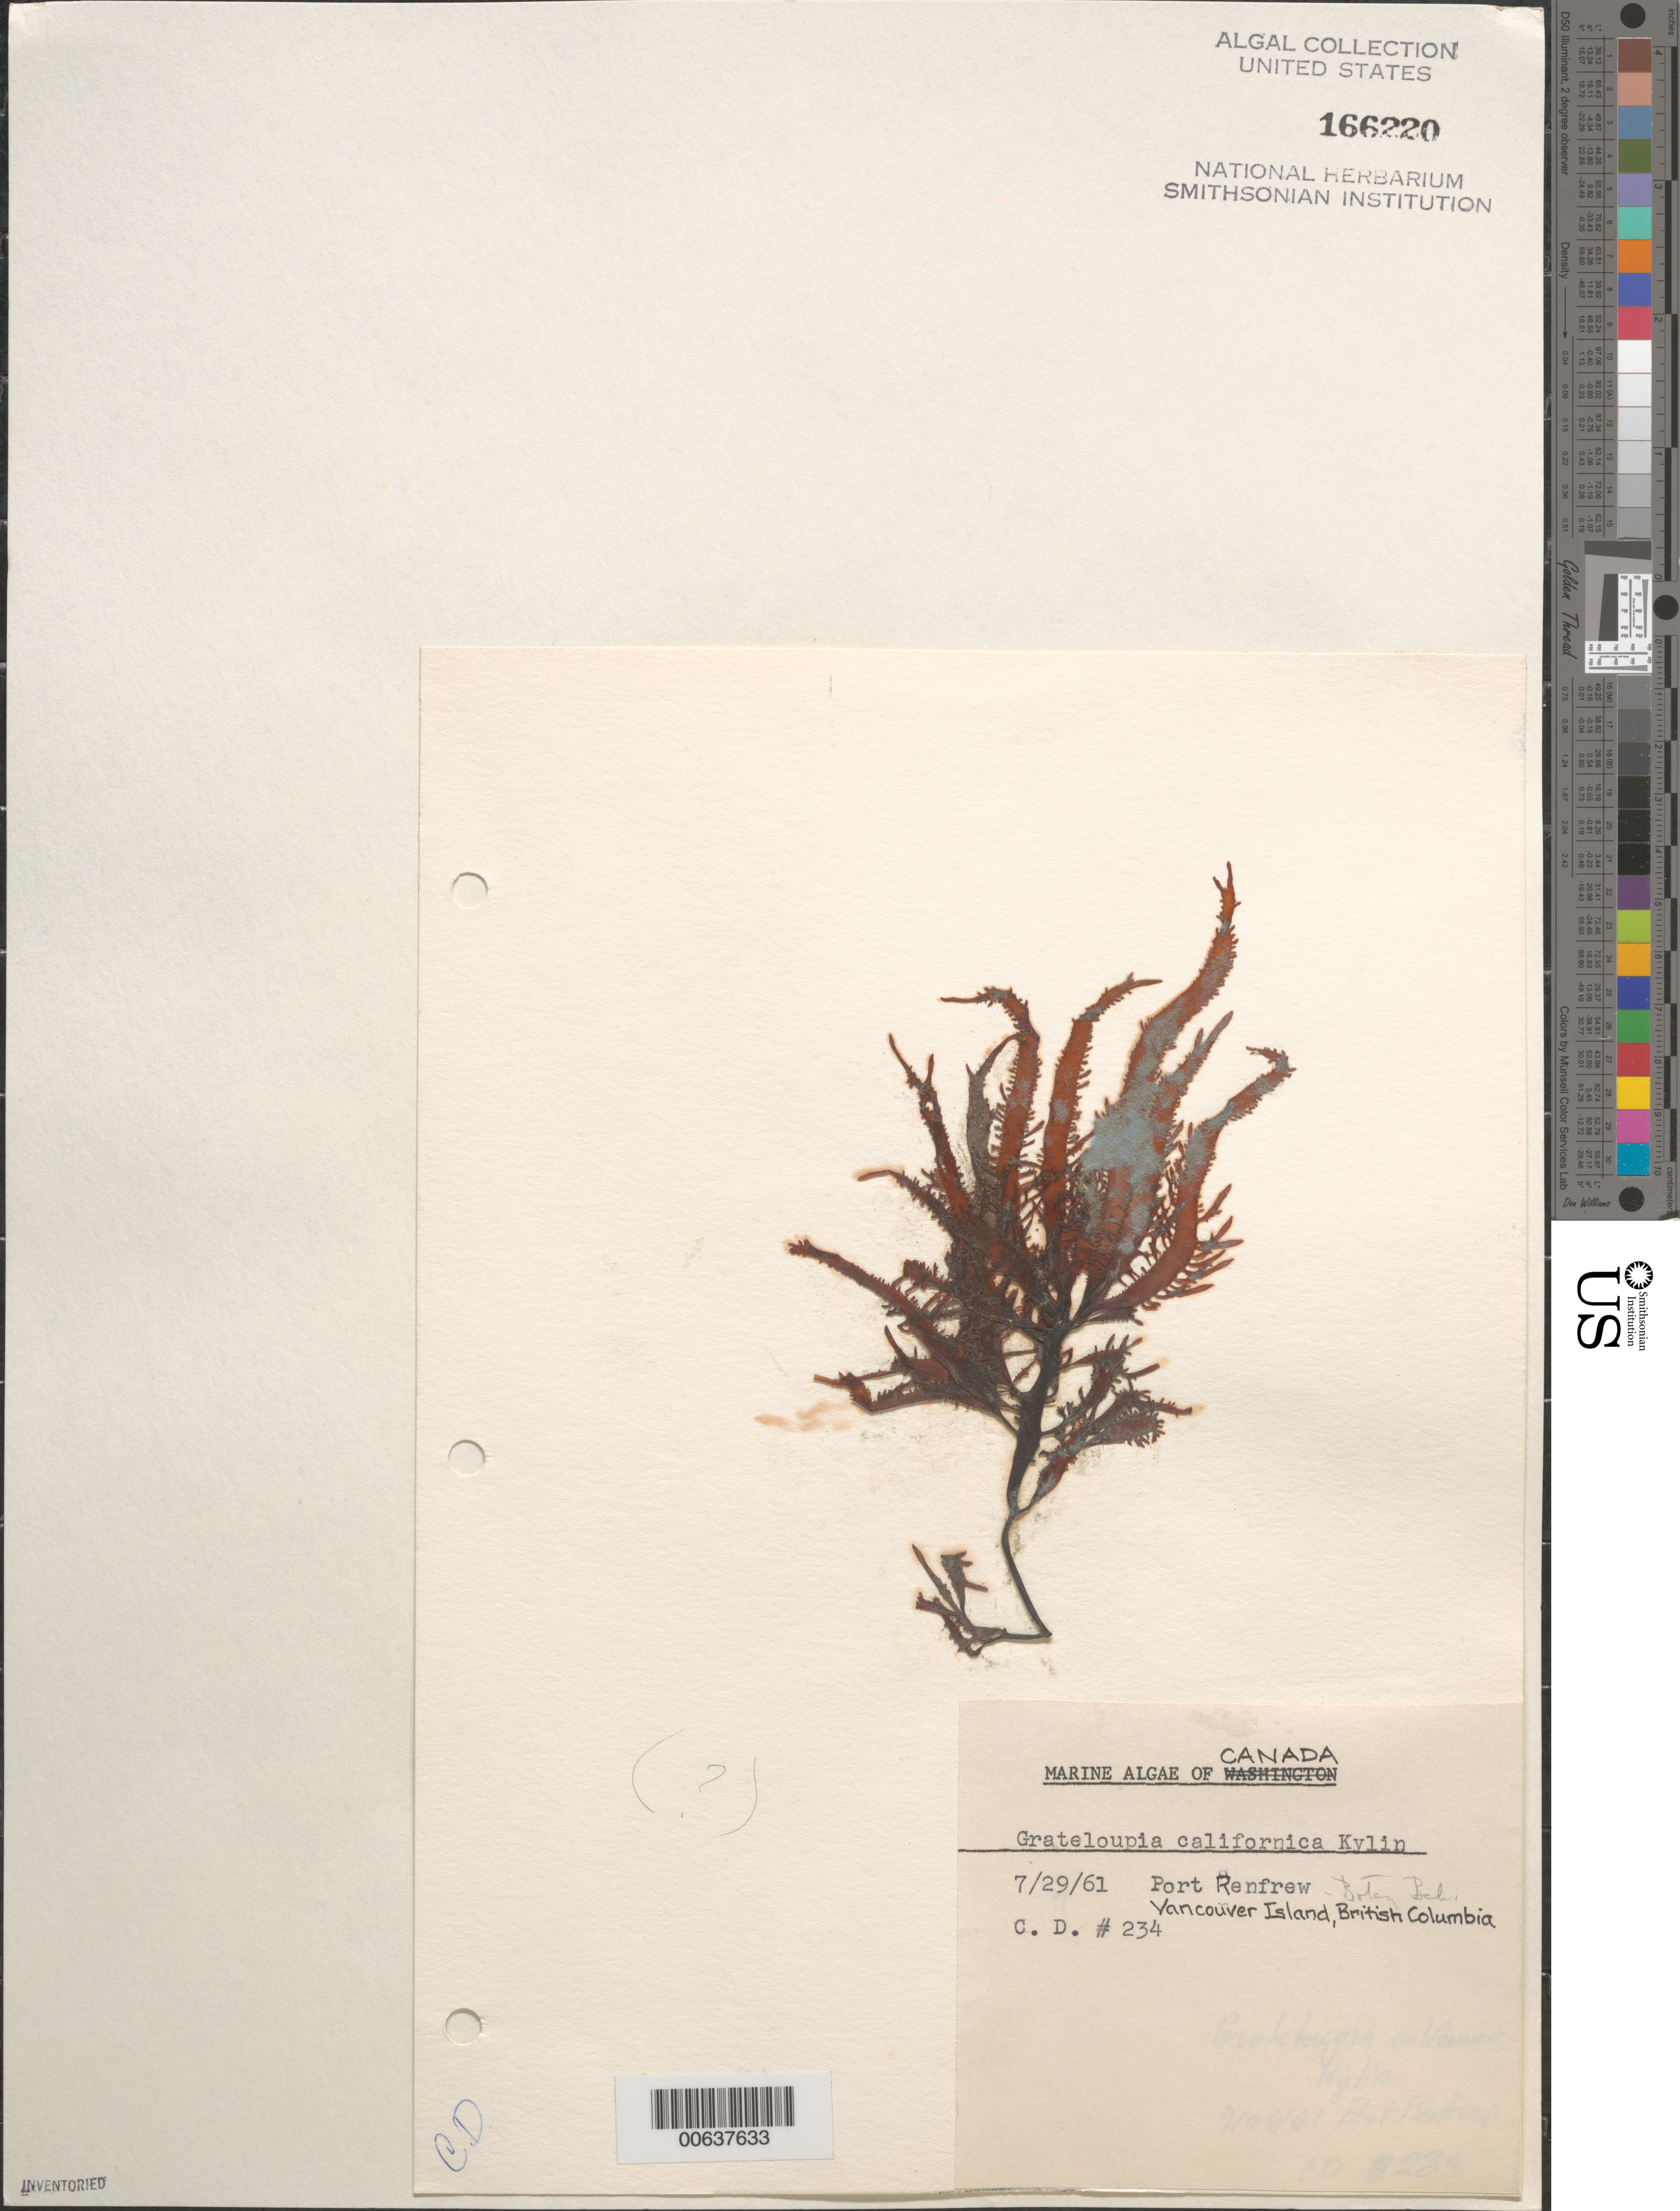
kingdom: Plantae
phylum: Rhodophyta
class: Florideophyceae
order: Halymeniales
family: Halymeniaceae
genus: Grateloupia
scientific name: Grateloupia californica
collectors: C. D.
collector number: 234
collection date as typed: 29 Jul 1961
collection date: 1961-07-29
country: Canada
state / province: British Columbia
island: Vancouver Island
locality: Port Renfrew, Botany Beach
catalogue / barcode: US 166220